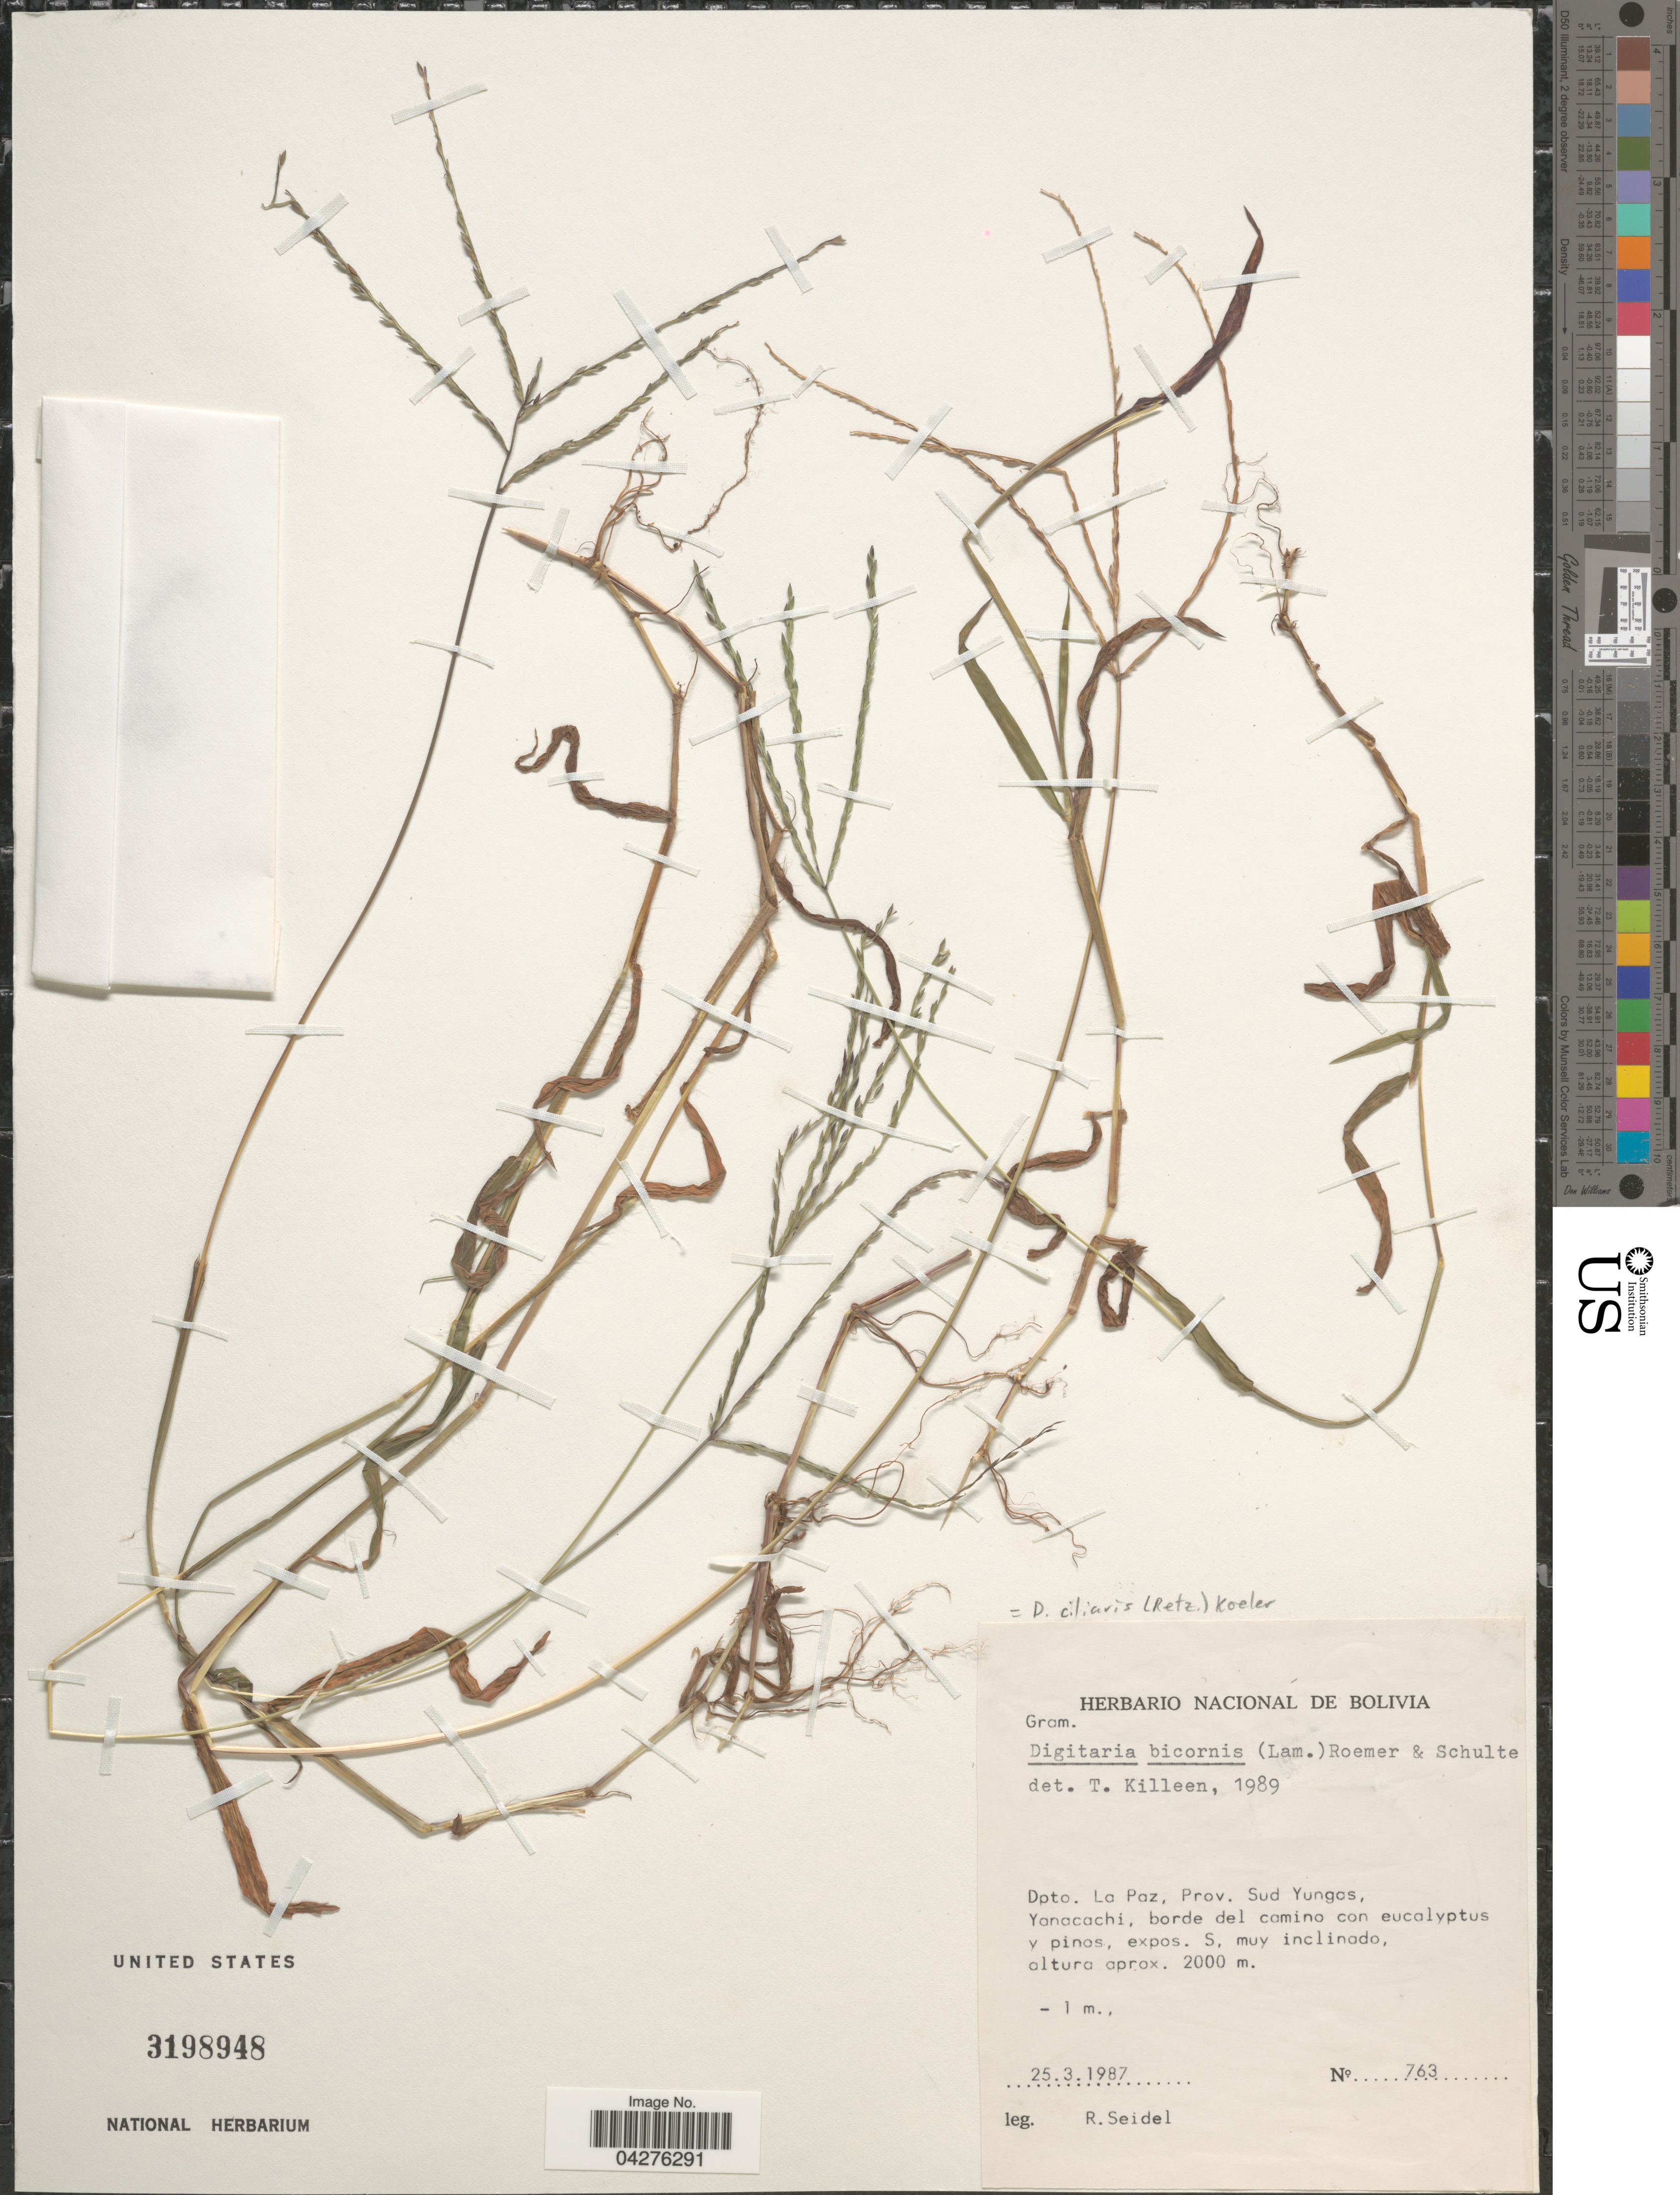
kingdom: Plantae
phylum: Tracheophyta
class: Liliopsida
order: Poales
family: Poaceae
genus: Digitaria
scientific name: Digitaria ciliaris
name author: (Retz.) Koeler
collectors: R. Seidel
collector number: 763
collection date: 1987-03-25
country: Bolivia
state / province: La Paz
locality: Dpto. La Paz, Prov. Sud Yungas, Yanacachi, borde del camino.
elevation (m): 2000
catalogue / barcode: US 3198948